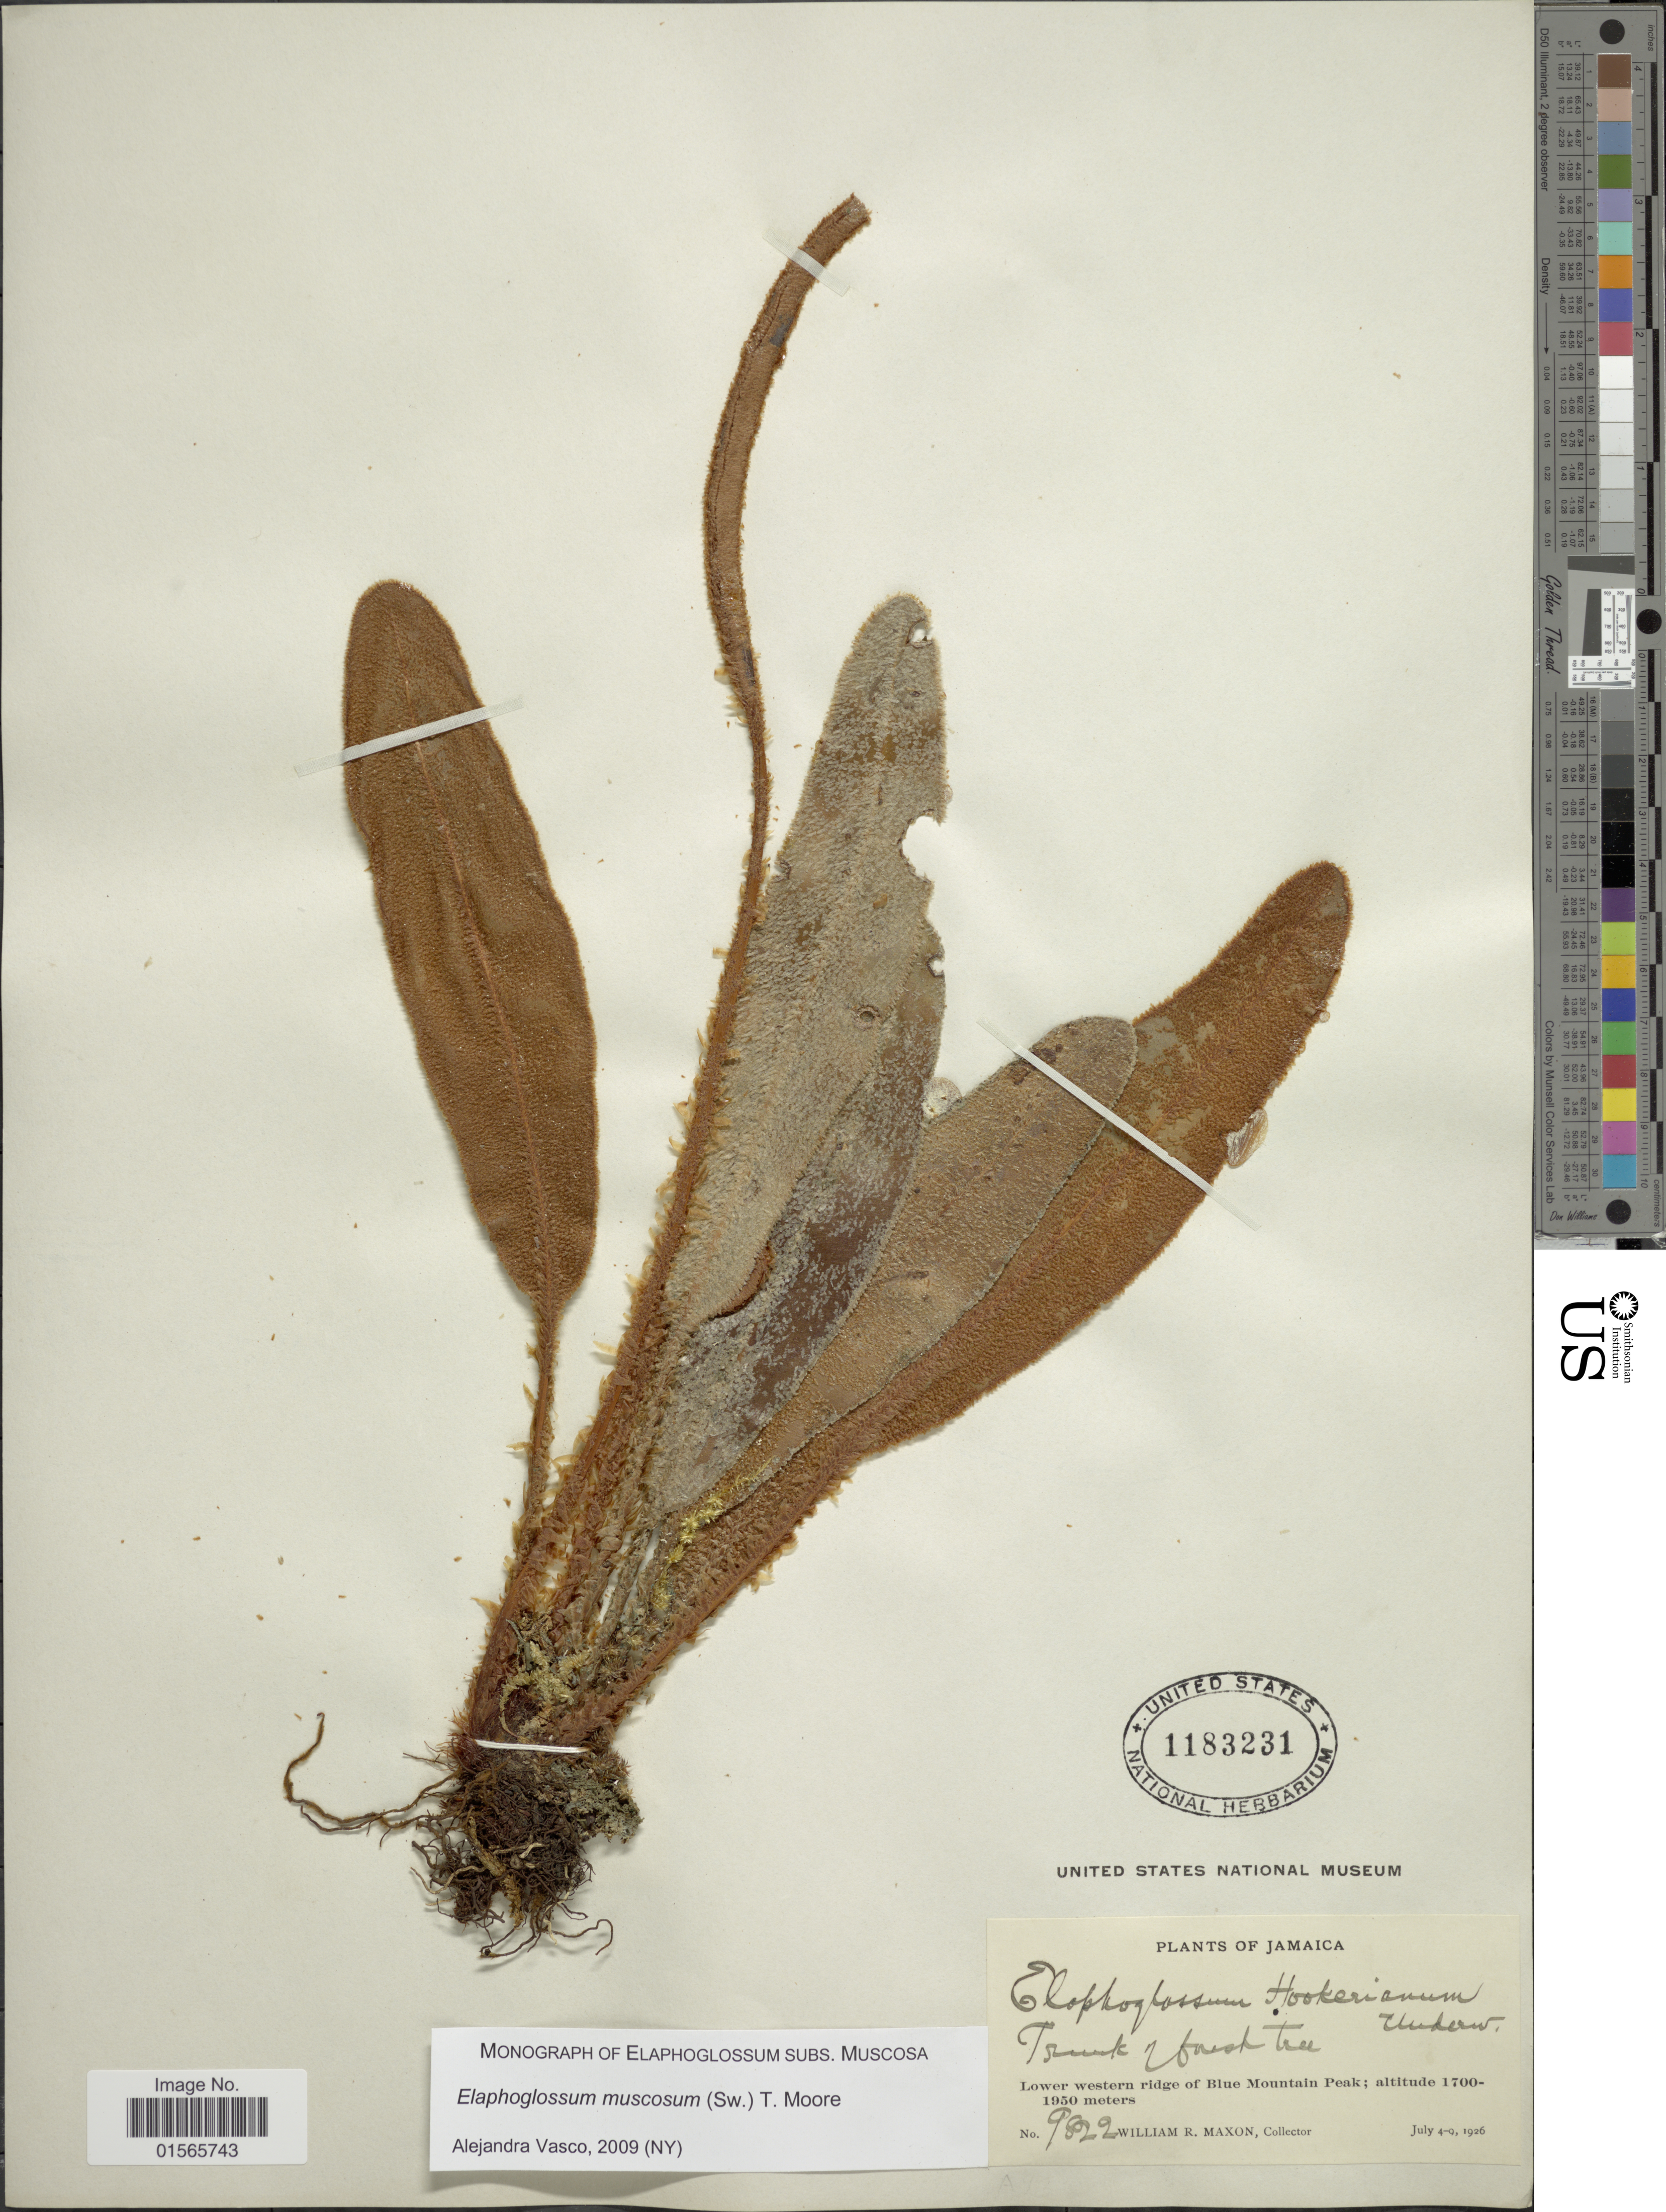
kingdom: Plantae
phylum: Tracheophyta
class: Polypodiopsida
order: Polypodiales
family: Dryopteridaceae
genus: Elaphoglossum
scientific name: Elaphoglossum muscosum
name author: (Sw.) T. Moore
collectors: W. R. Maxon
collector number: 9822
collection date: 1926-07-04/1926-07-09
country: Jamaica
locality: Trunk of forest tree, Lower eastern ridge of Blue Mountain Peak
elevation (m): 1700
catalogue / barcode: US 1183231